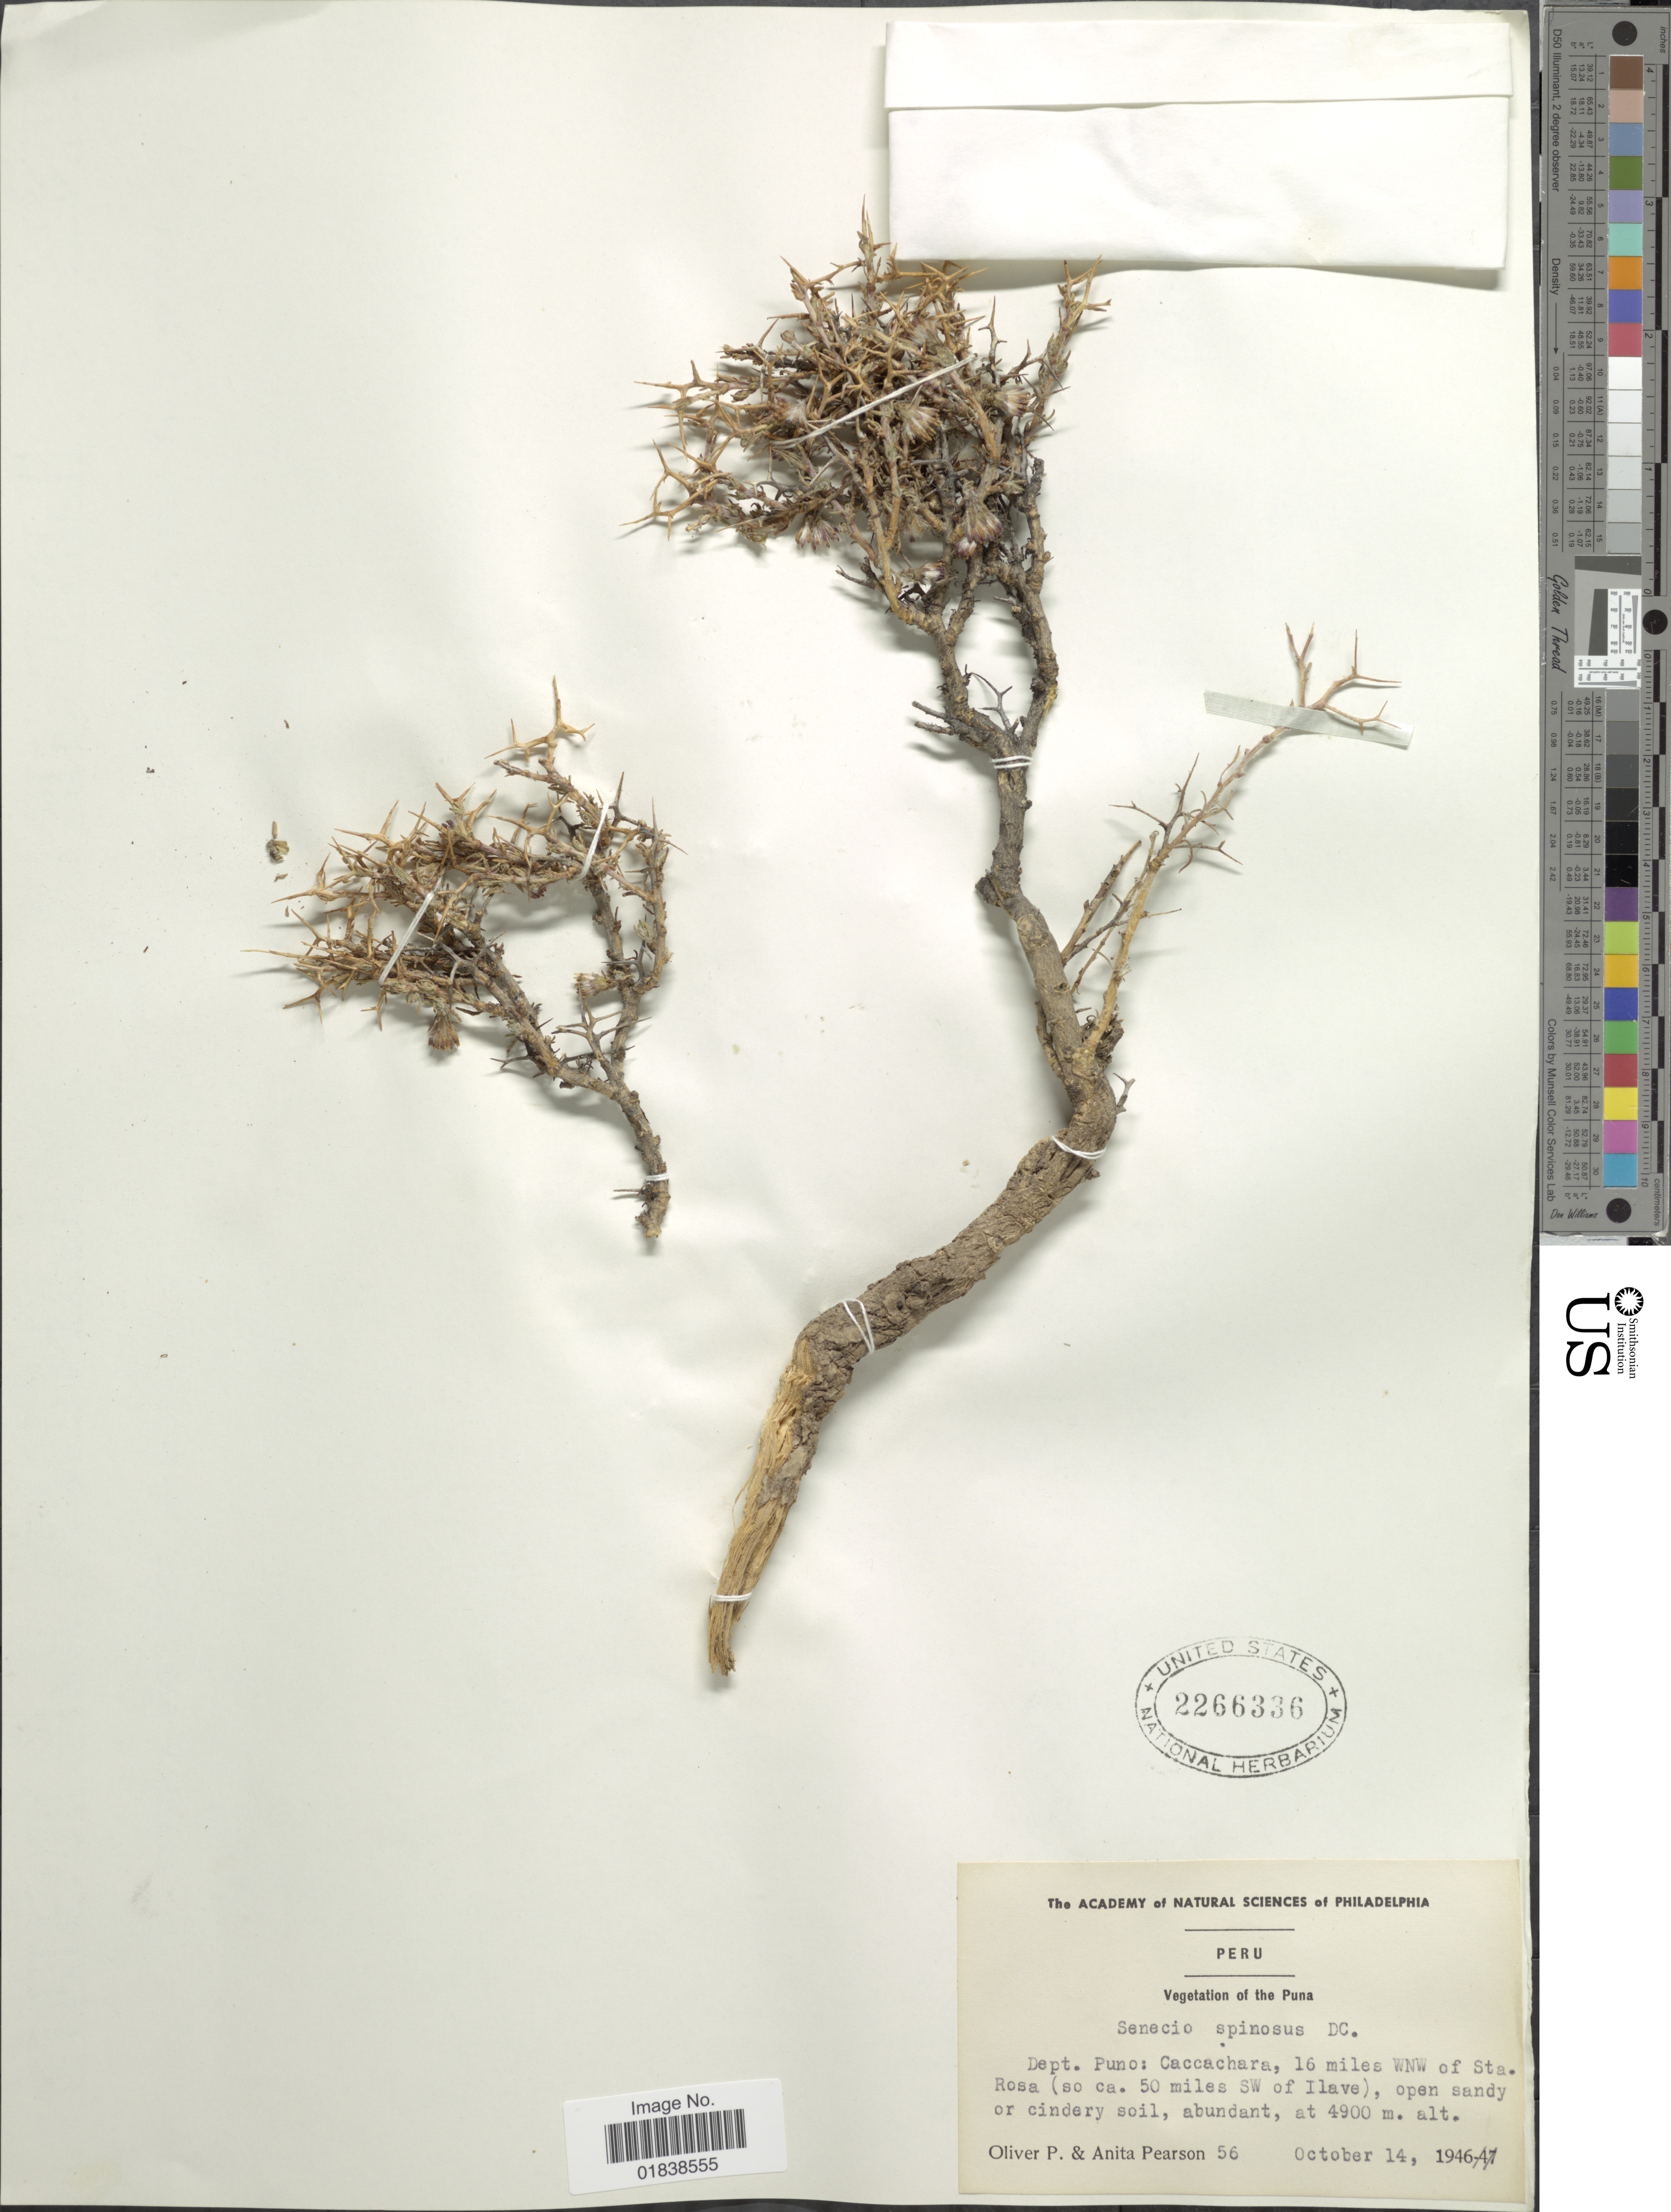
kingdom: Plantae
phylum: Tracheophyta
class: Magnoliopsida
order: Asterales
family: Asteraceae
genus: Senecio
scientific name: Senecio spinosus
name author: DC.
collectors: O. P. Pearson & A. Pearson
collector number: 56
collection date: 1946-10-14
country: Peru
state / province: Puno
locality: Caccachara, 16 miles WNW of Sta. Rosa (so ca. 50 miles SW of Ilave)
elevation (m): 4900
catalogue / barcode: US 2266336